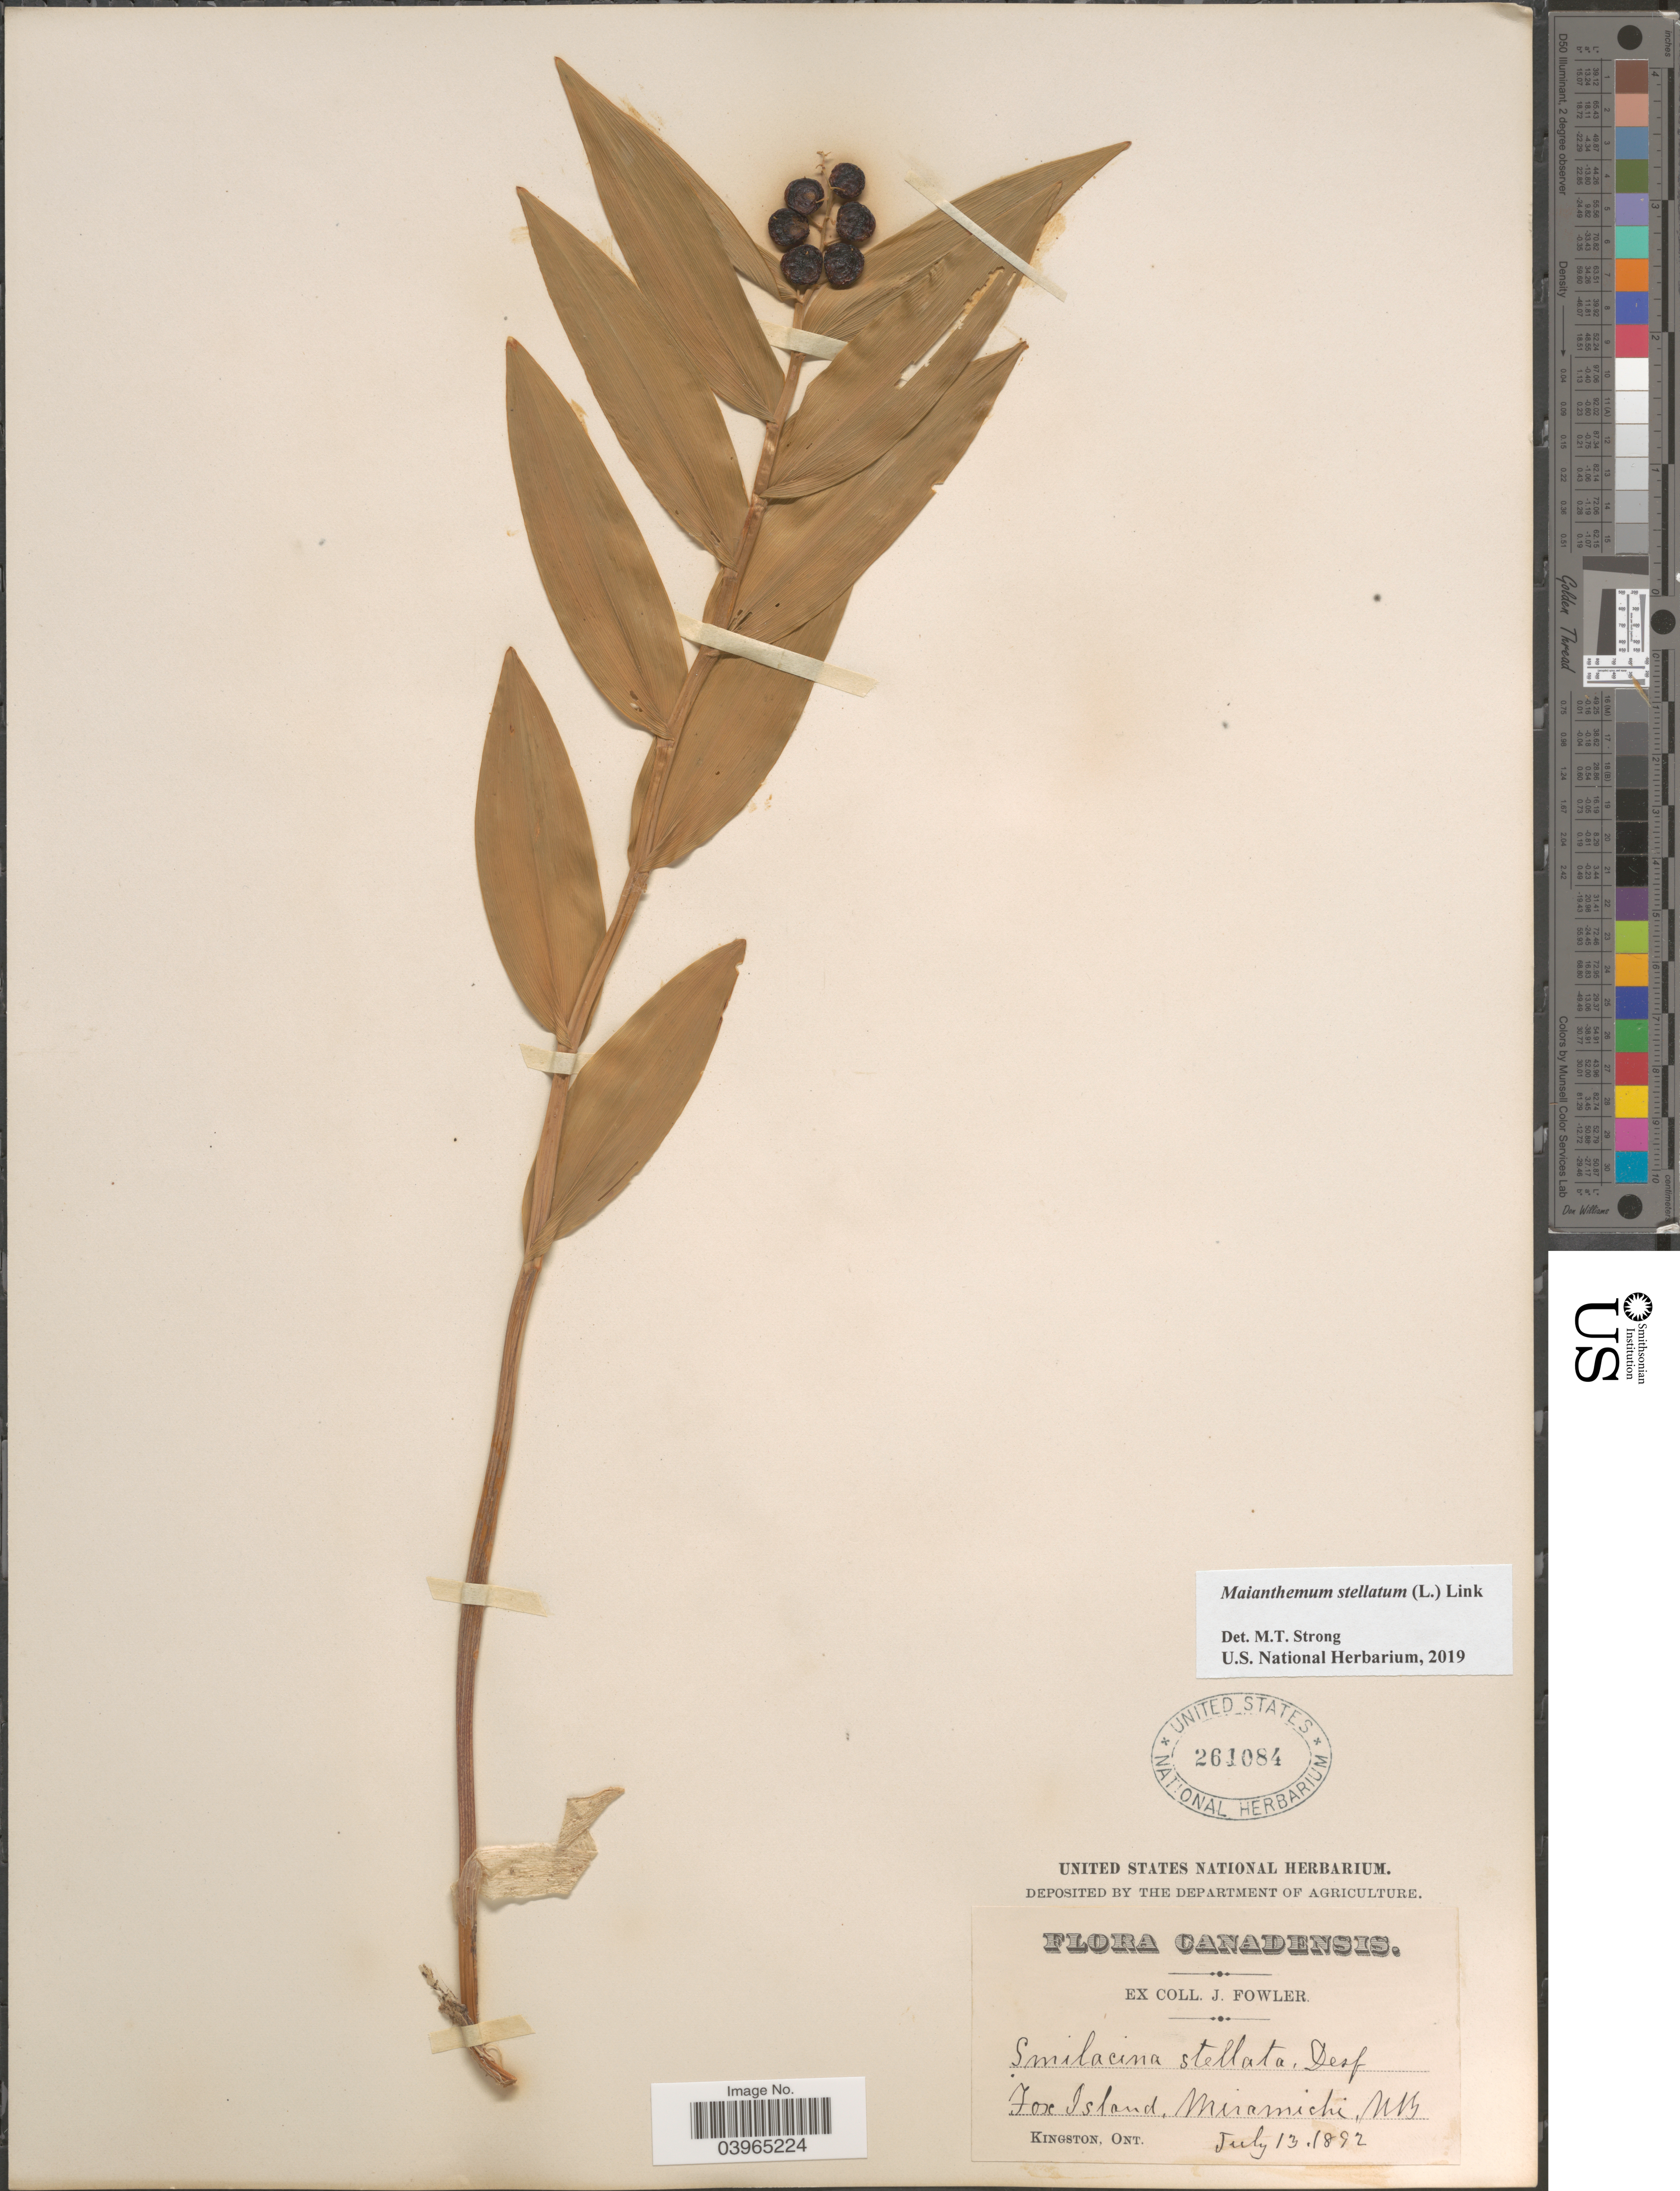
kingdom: Plantae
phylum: Tracheophyta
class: Liliopsida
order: Asparagales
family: Asparagaceae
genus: Maianthemum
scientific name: Maianthemum stellatum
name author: (L.) Link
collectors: J. Fowler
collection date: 1892-07-13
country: Canada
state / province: New Brunswick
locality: Fox Island, Miramichi.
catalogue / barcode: US 261084